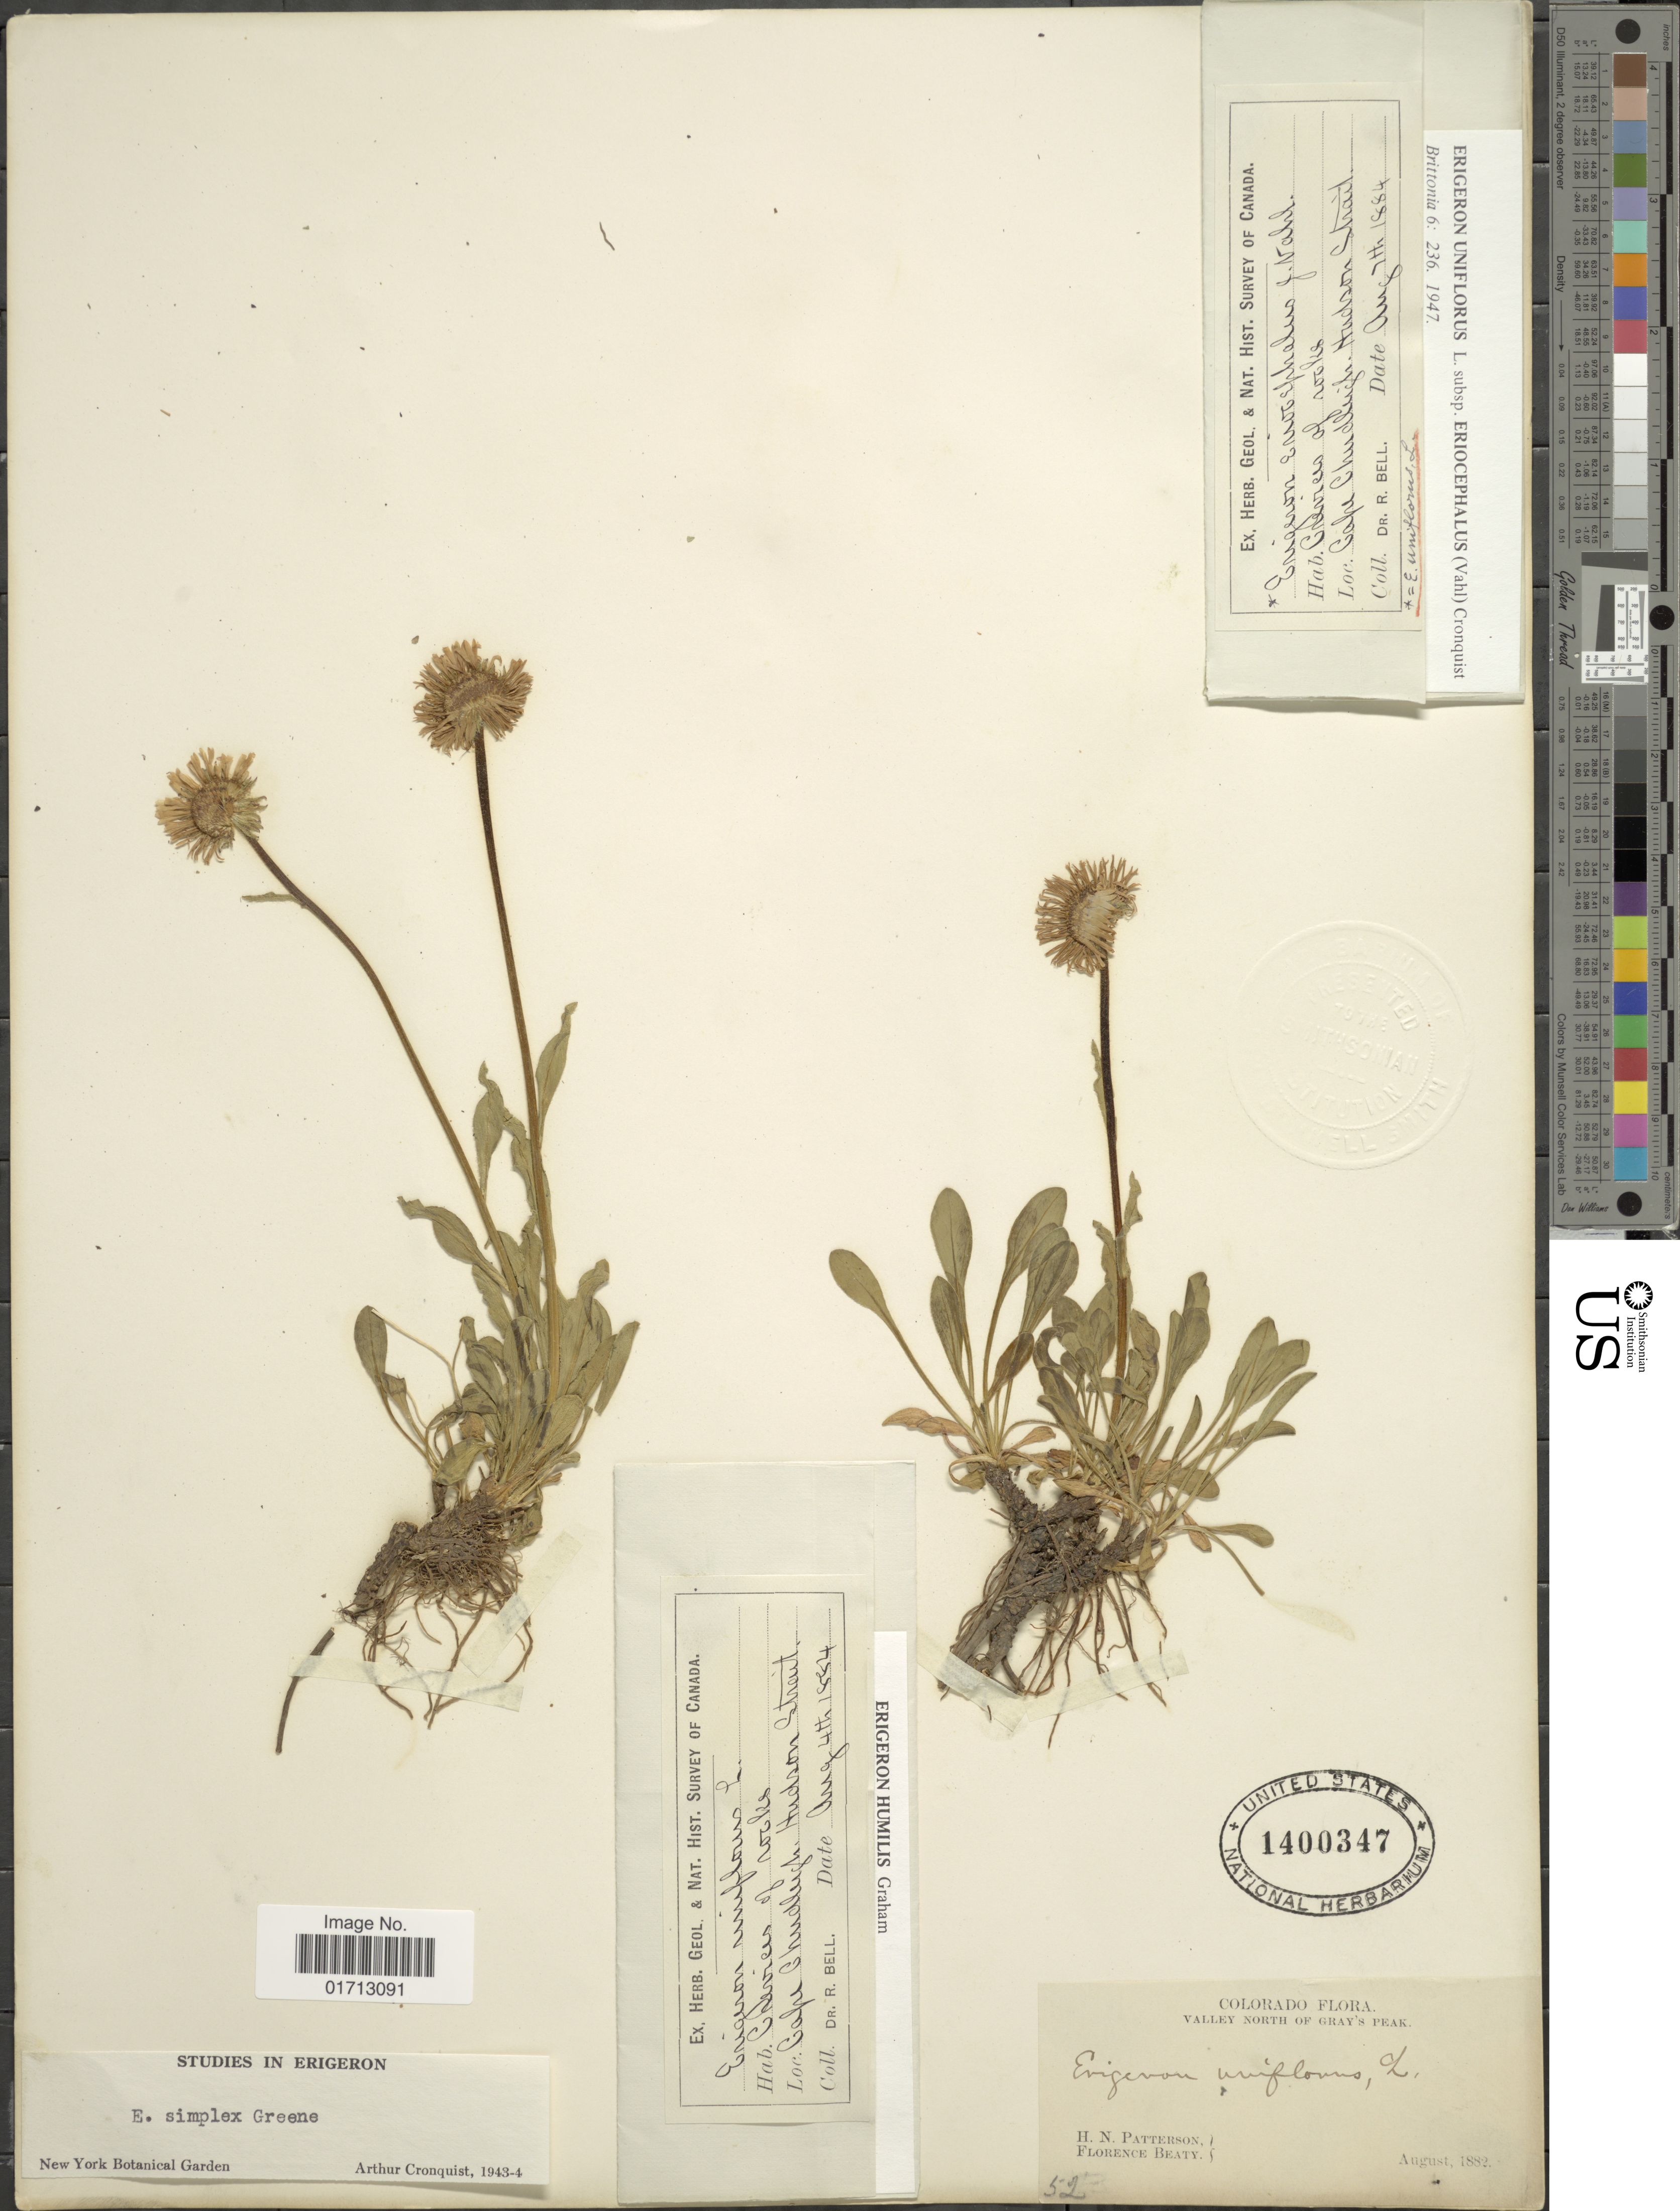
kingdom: Plantae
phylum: Tracheophyta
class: Magnoliopsida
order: Asterales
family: Asteraceae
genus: Erigeron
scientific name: Erigeron humilis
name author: Graham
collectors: C. R. Bell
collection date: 1884-08-04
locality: Cape Chudleigh, Hudson Strait. [interpreted]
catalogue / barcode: US 1400347-2